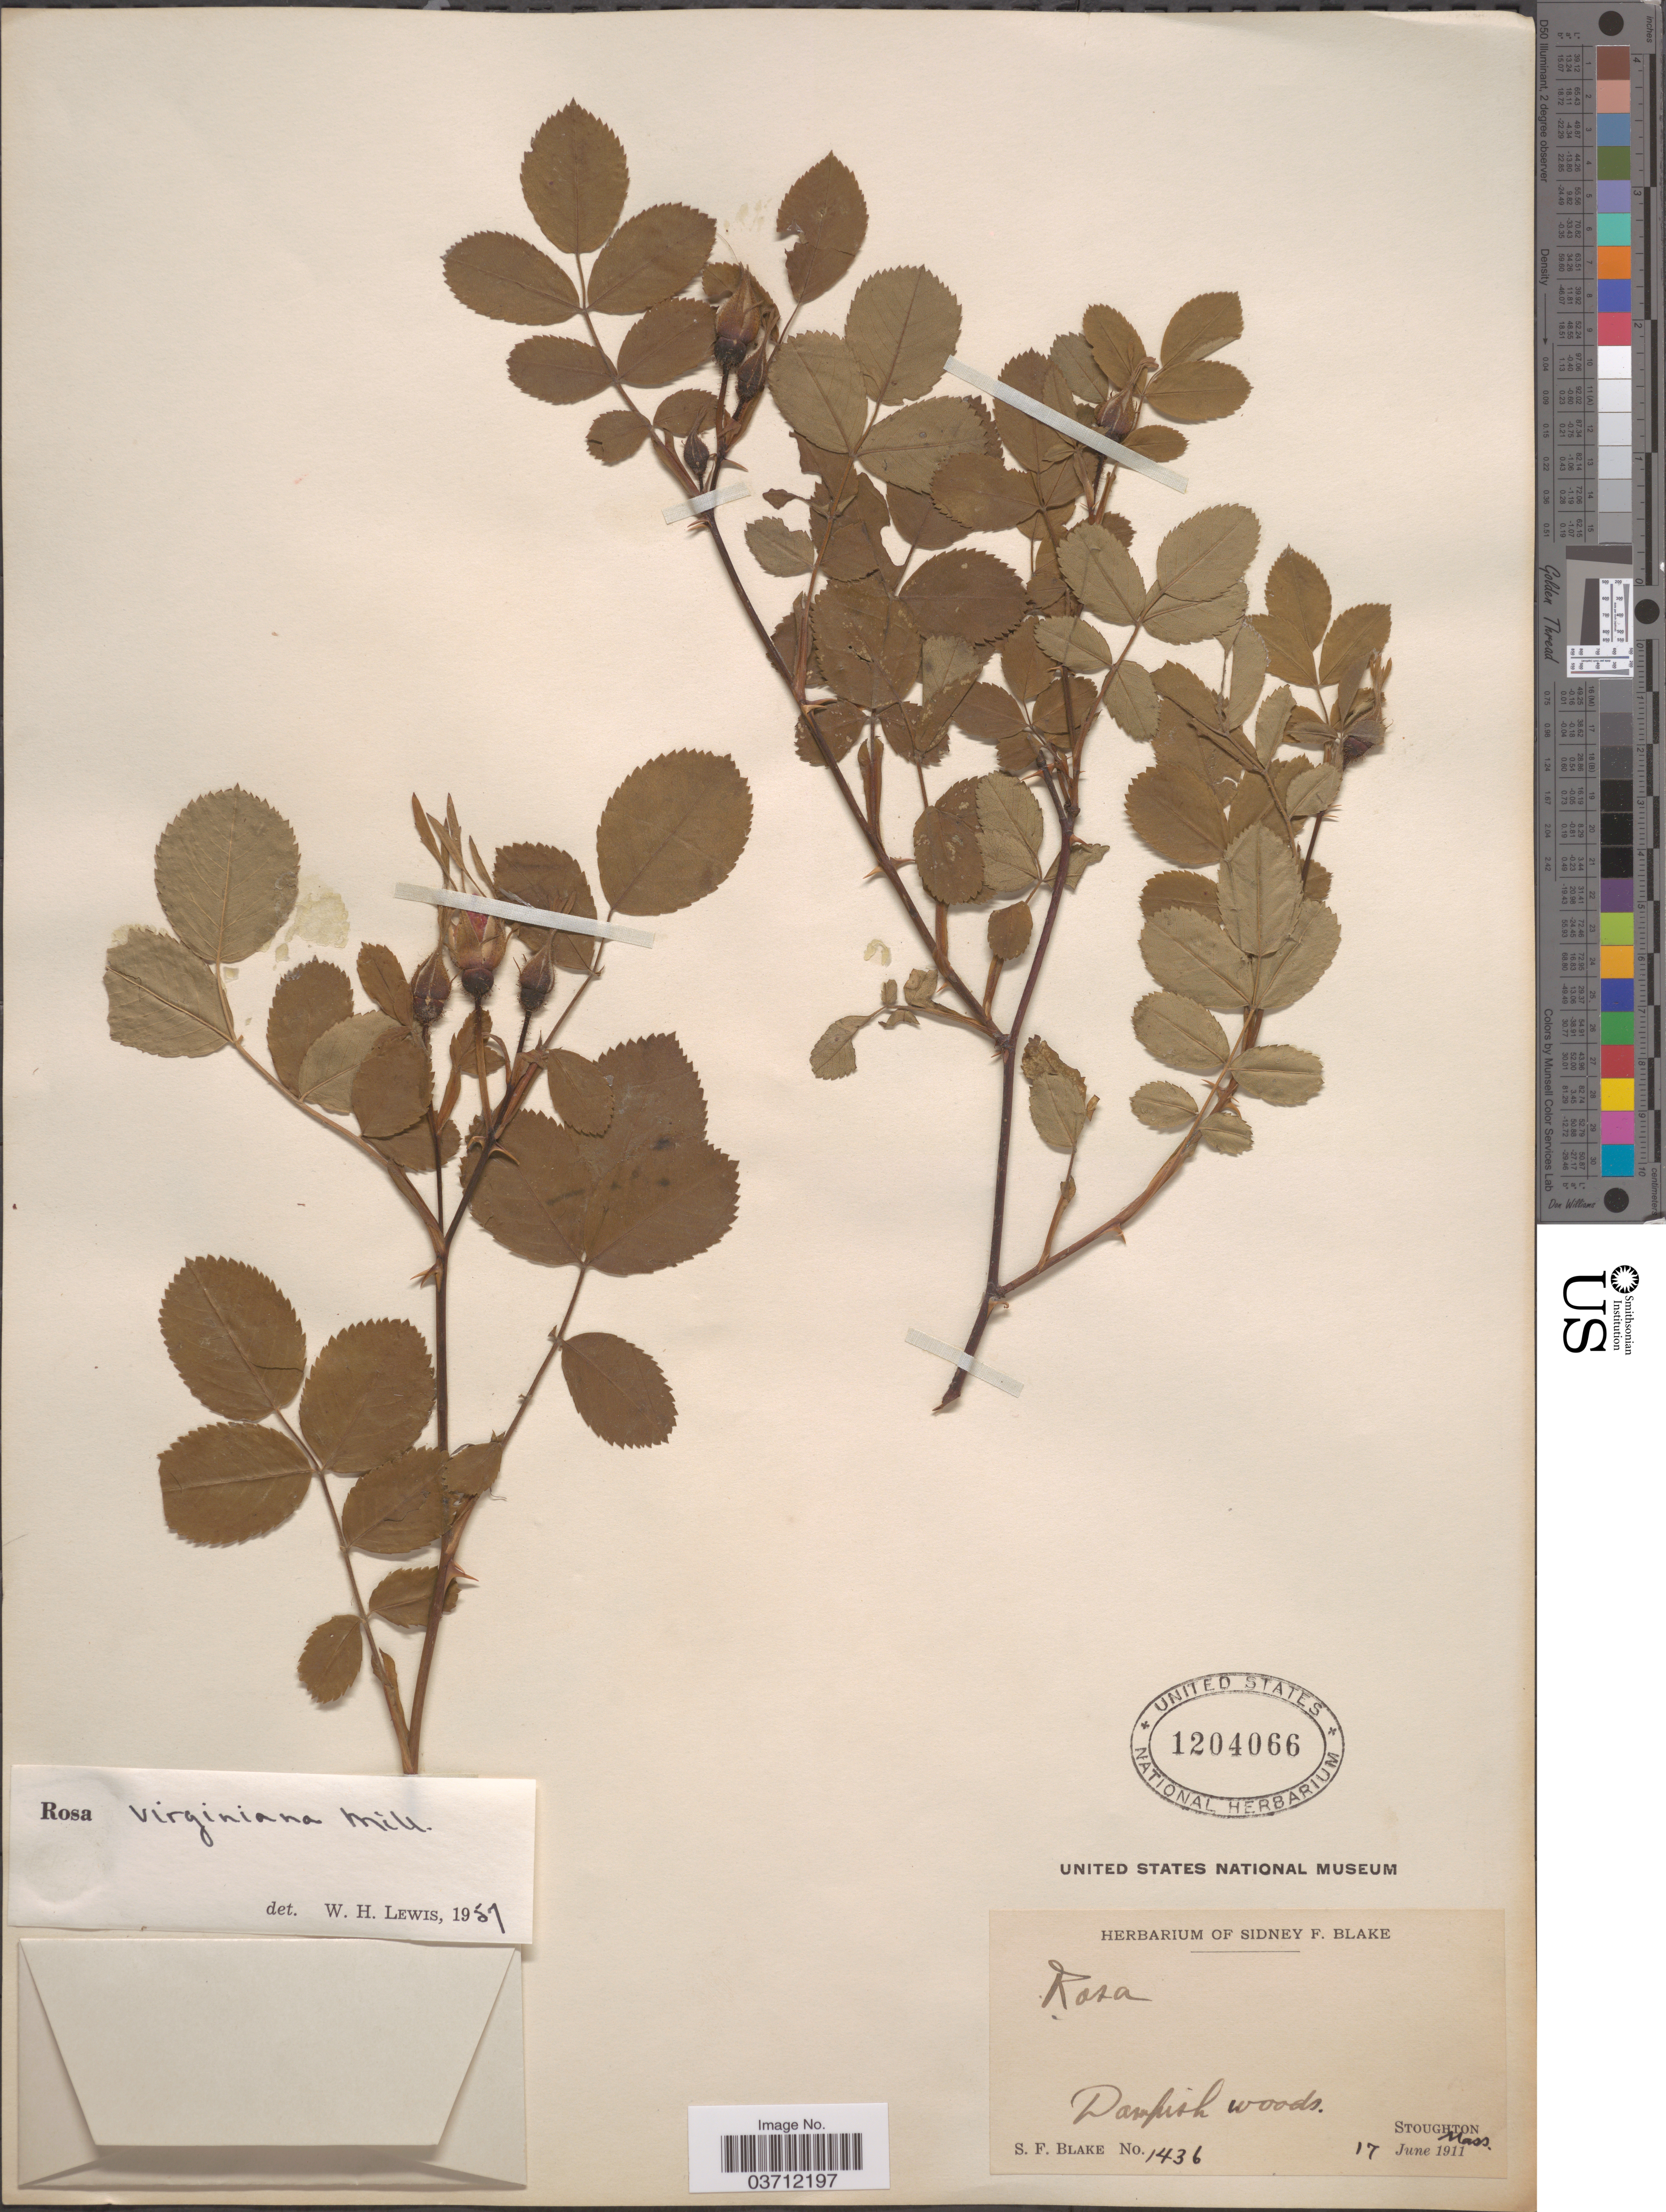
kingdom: Plantae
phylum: Tracheophyta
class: Magnoliopsida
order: Rosales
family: Rosaceae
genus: Rosa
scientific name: Rosa virginiana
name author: Mill.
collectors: S. Blake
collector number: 1436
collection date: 1911-06-17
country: United States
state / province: Massachusetts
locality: Stoughton.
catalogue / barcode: US 1204066